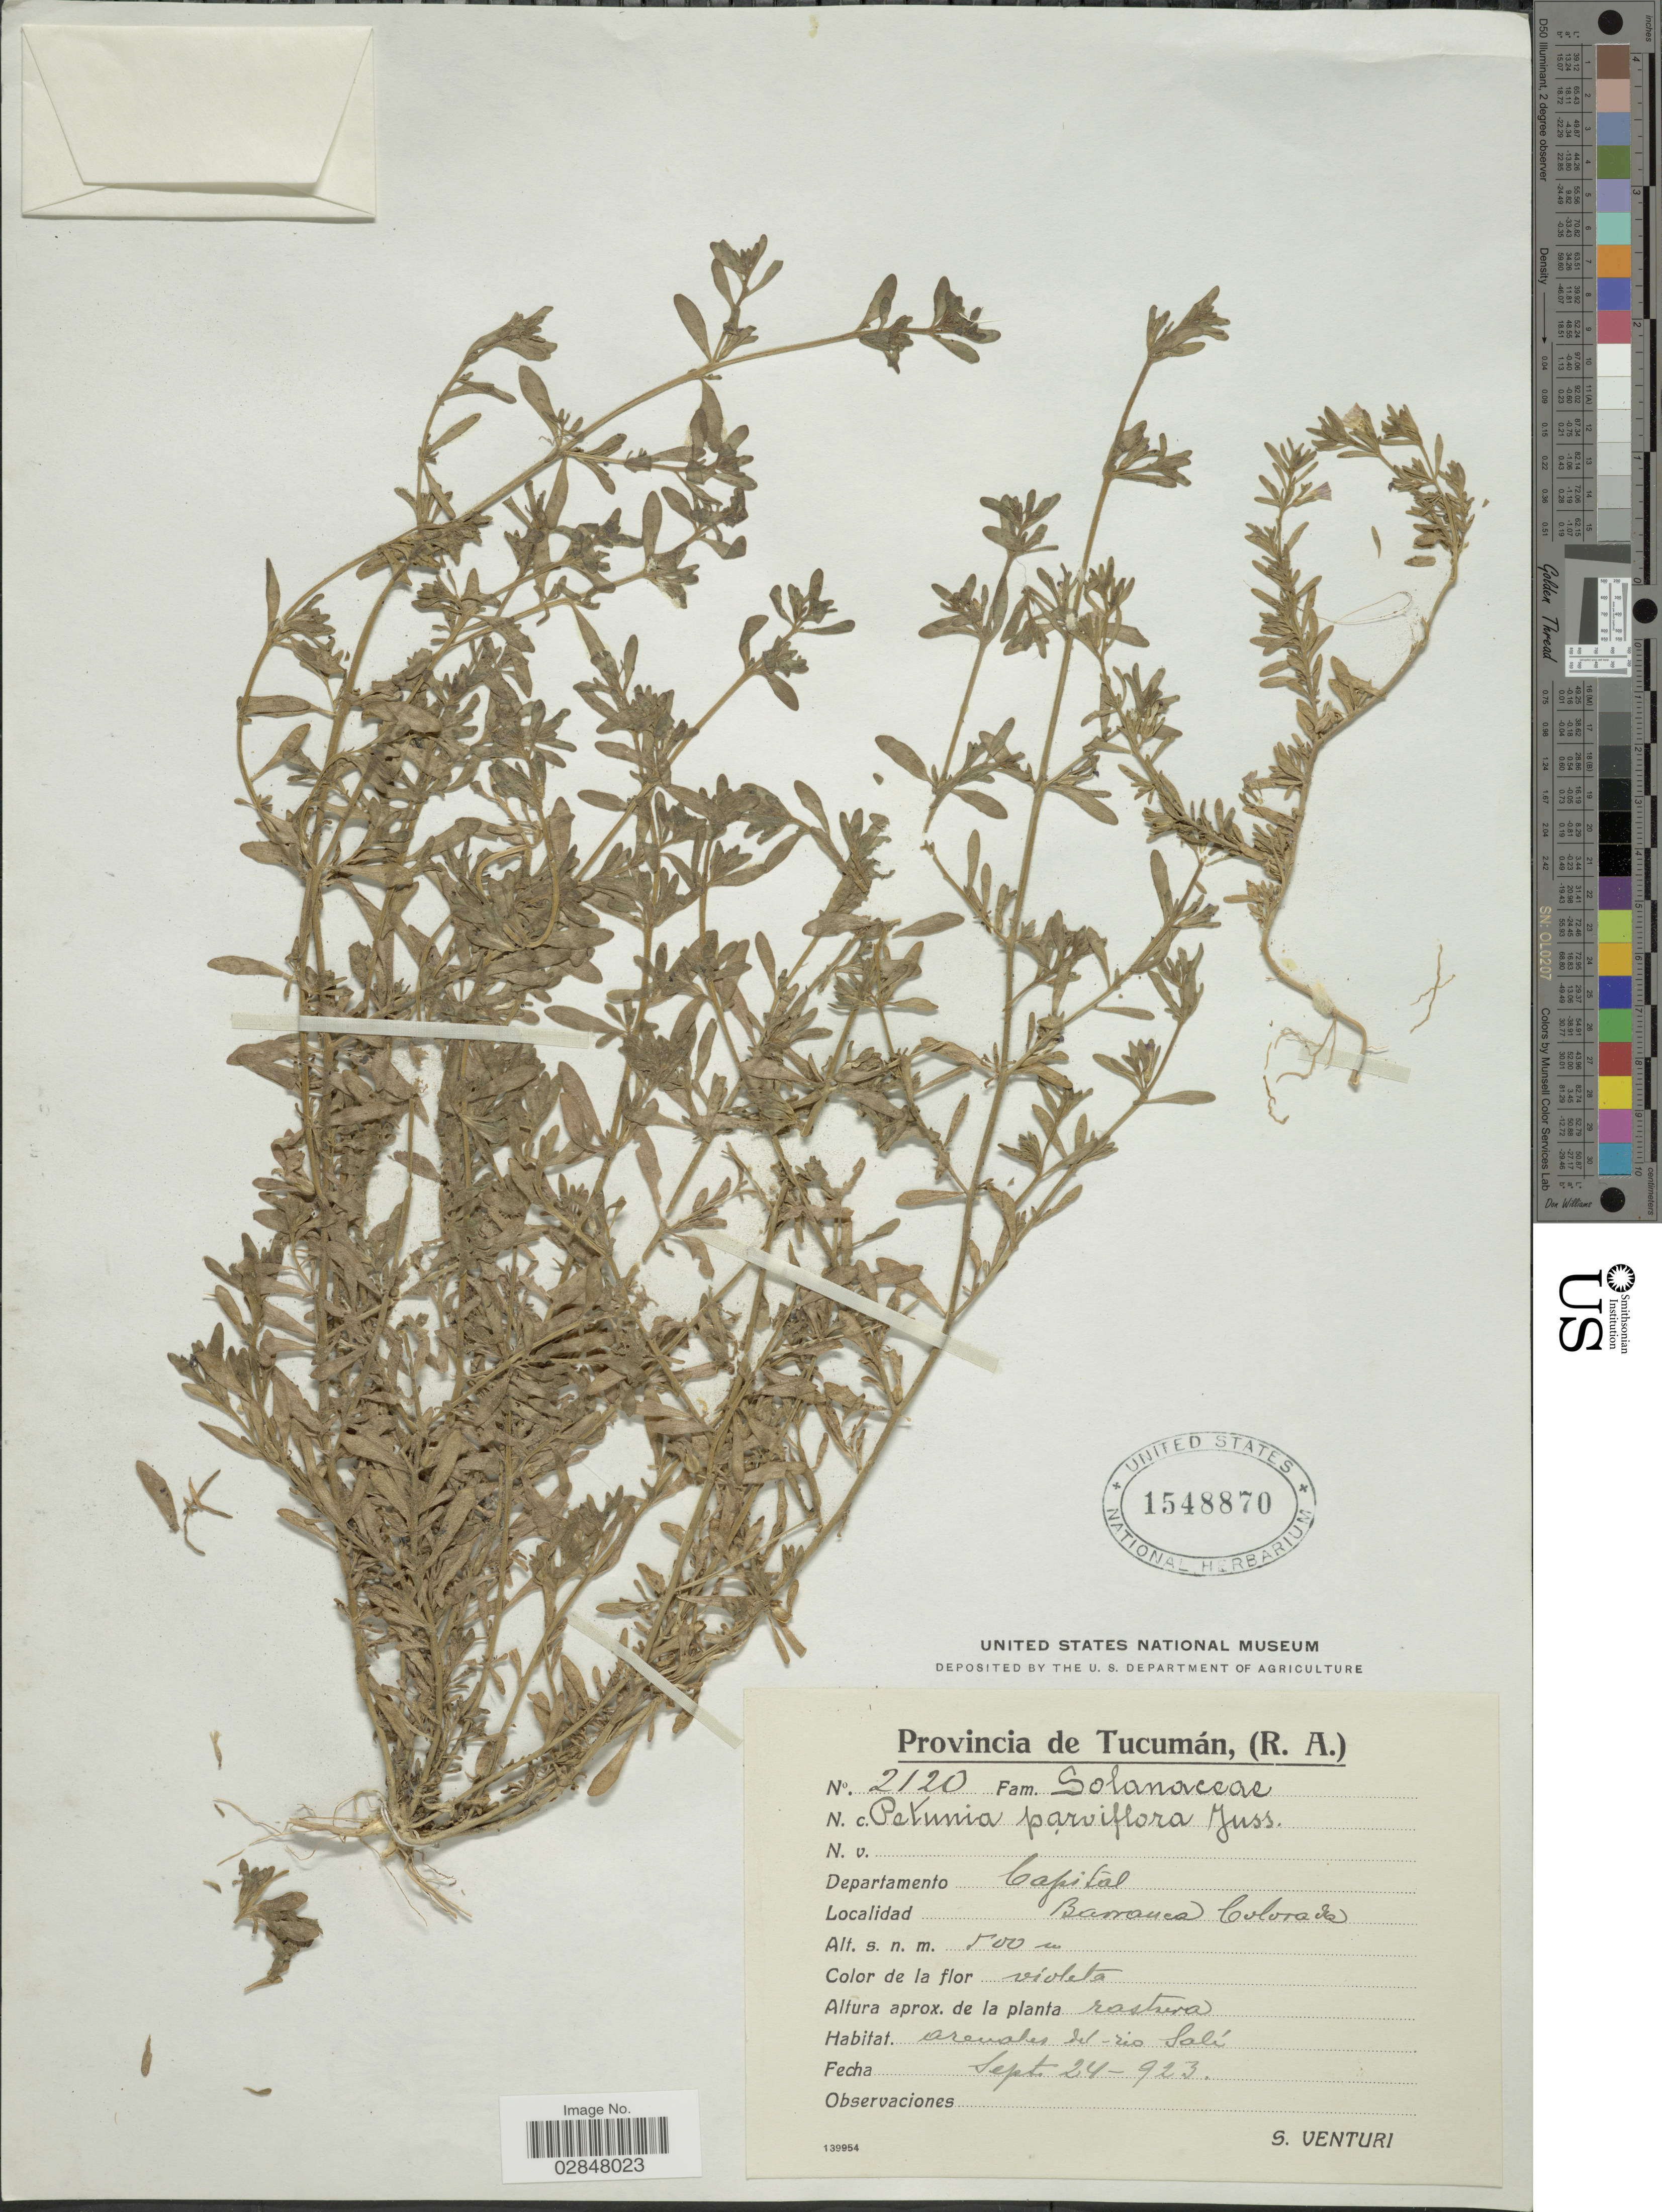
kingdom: Plantae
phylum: Tracheophyta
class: Magnoliopsida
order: Solanales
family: Solanaceae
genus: Petunia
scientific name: Petunia parviflora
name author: Juss.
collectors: S. Venturi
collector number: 2120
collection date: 1923-09-24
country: Argentina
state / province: Tucuman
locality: (R.A.), Departamento Capital, Barranca Colorado.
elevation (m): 500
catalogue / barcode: US 1548870